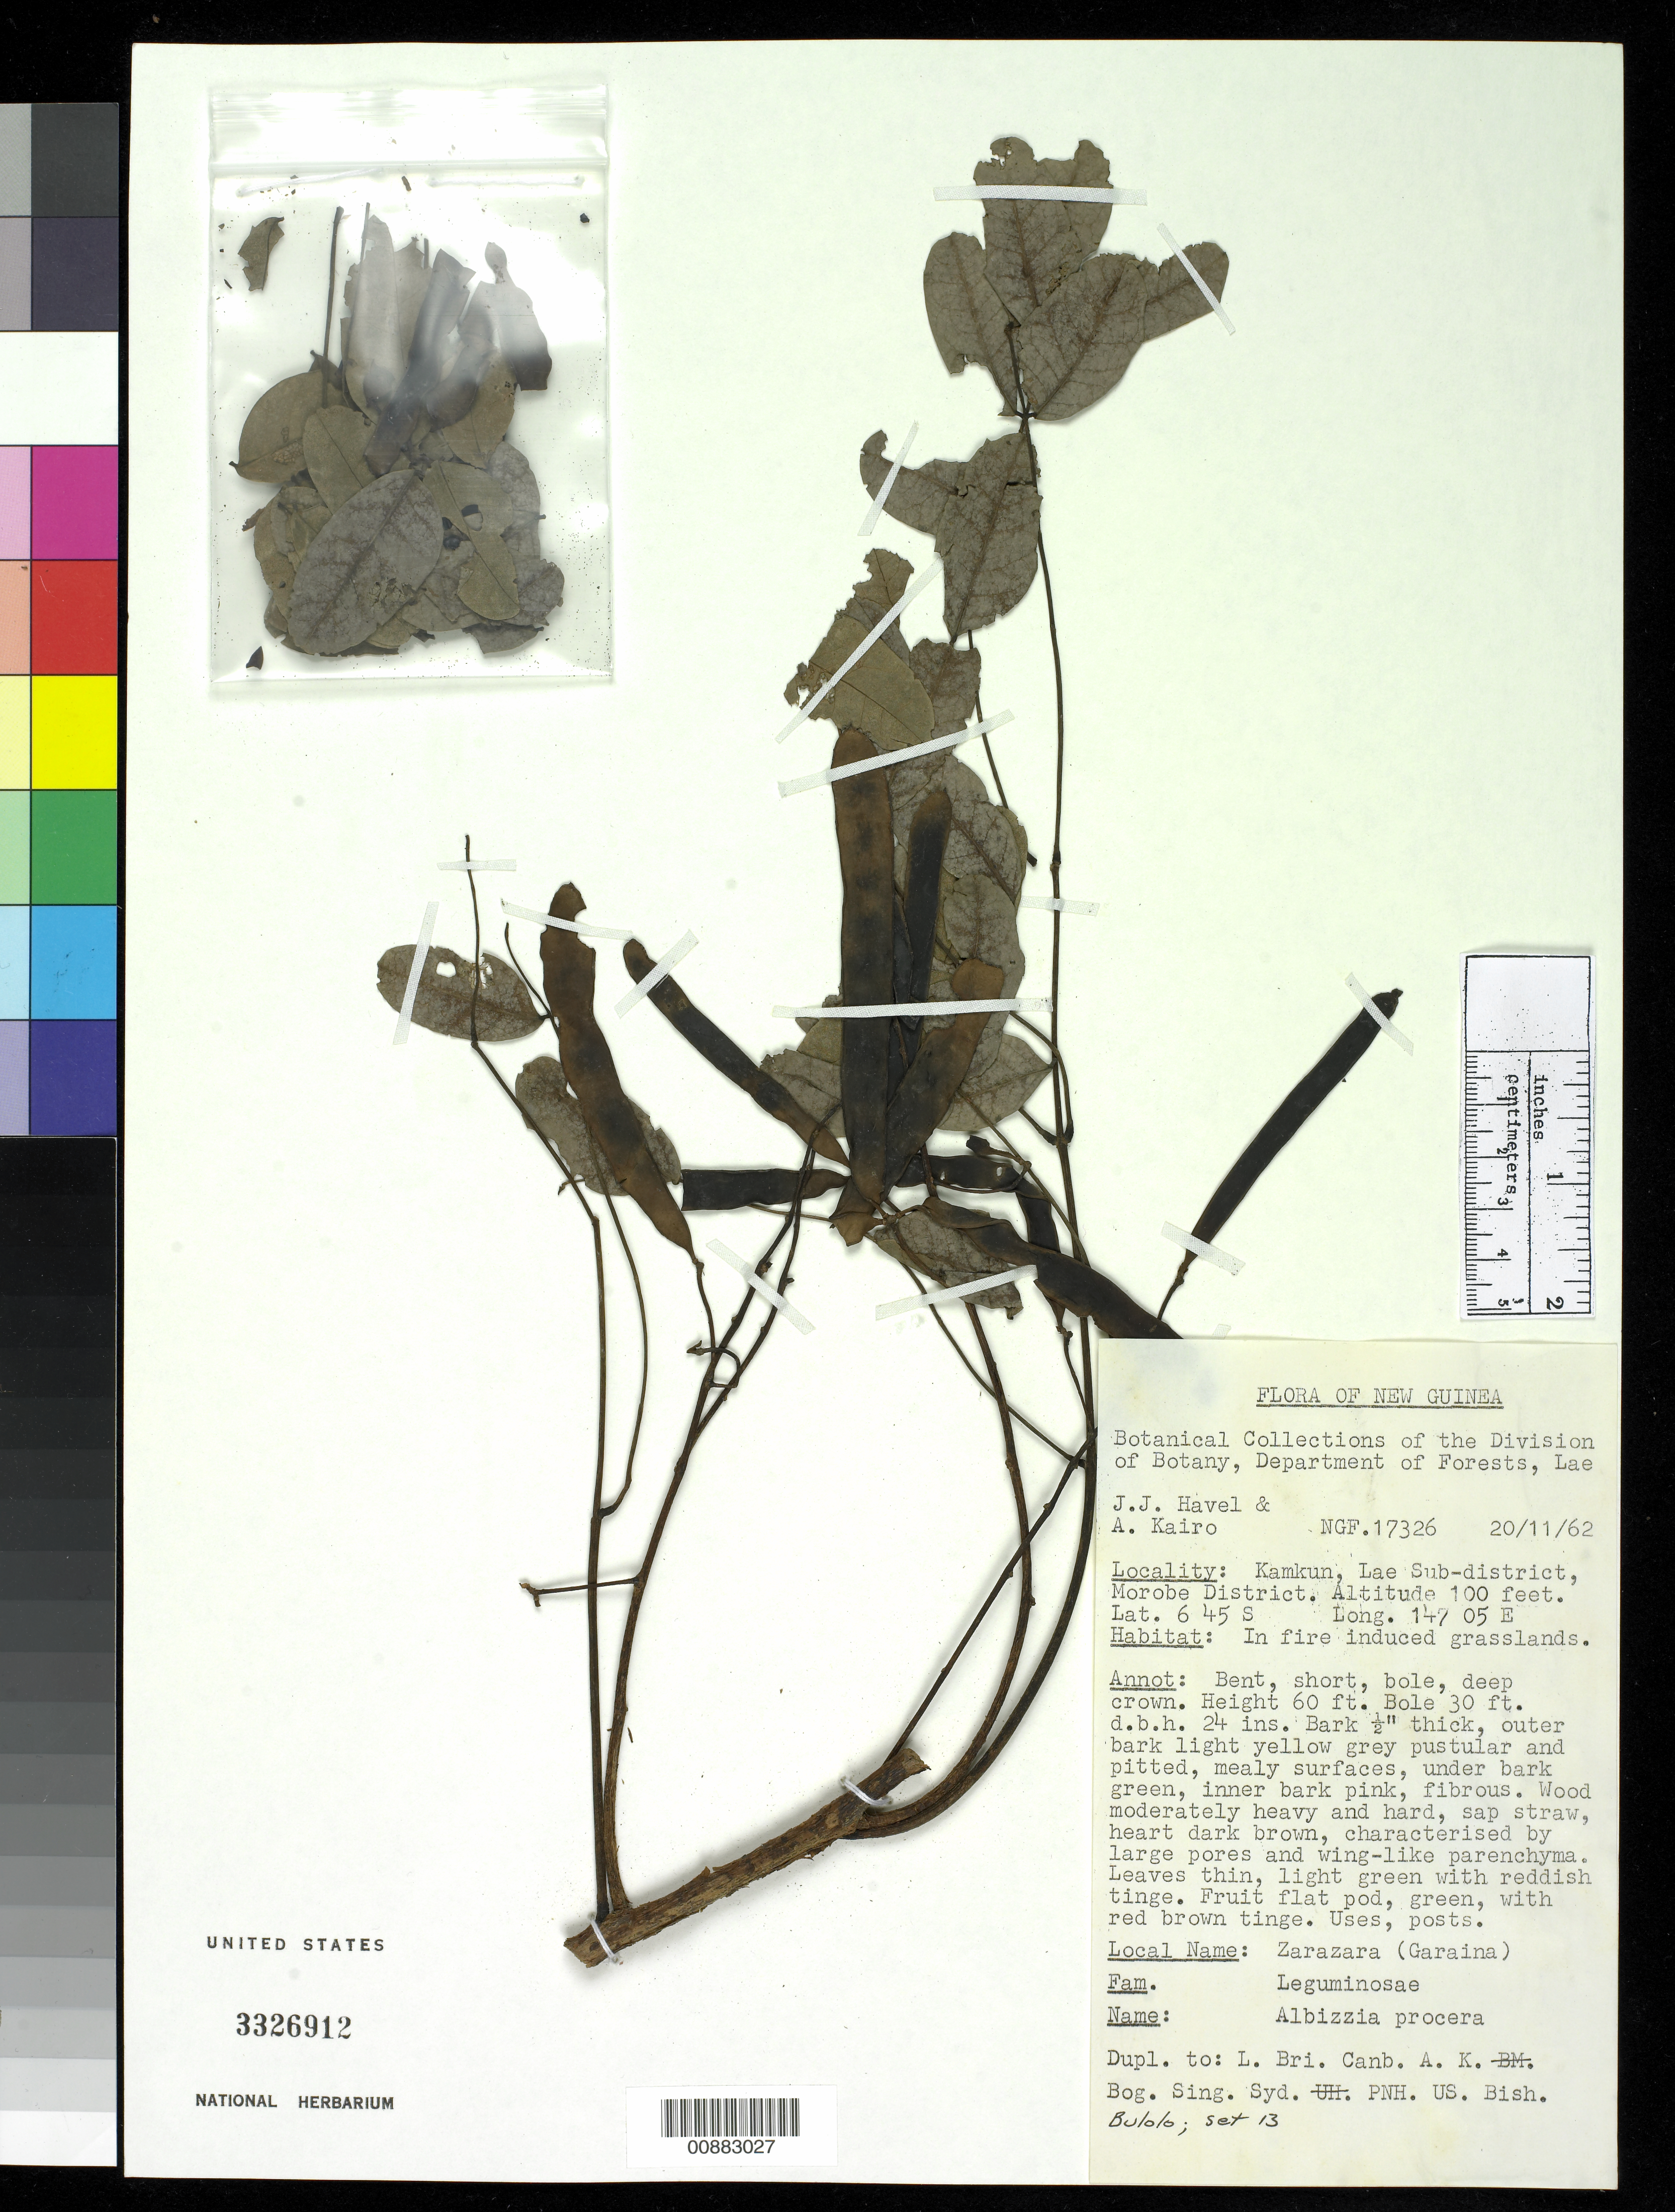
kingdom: Plantae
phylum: Tracheophyta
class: Magnoliopsida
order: Fabales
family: Fabaceae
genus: Albizia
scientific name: Albizia procera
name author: (Roxb.) Benth.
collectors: J. Havel & A. Kairo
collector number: NGF 17326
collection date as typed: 20 Nov 1962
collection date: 1962-11-20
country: Indonesia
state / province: Papua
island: New Guinea I.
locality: Kamkun. Irian Jaya.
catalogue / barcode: US 3326912